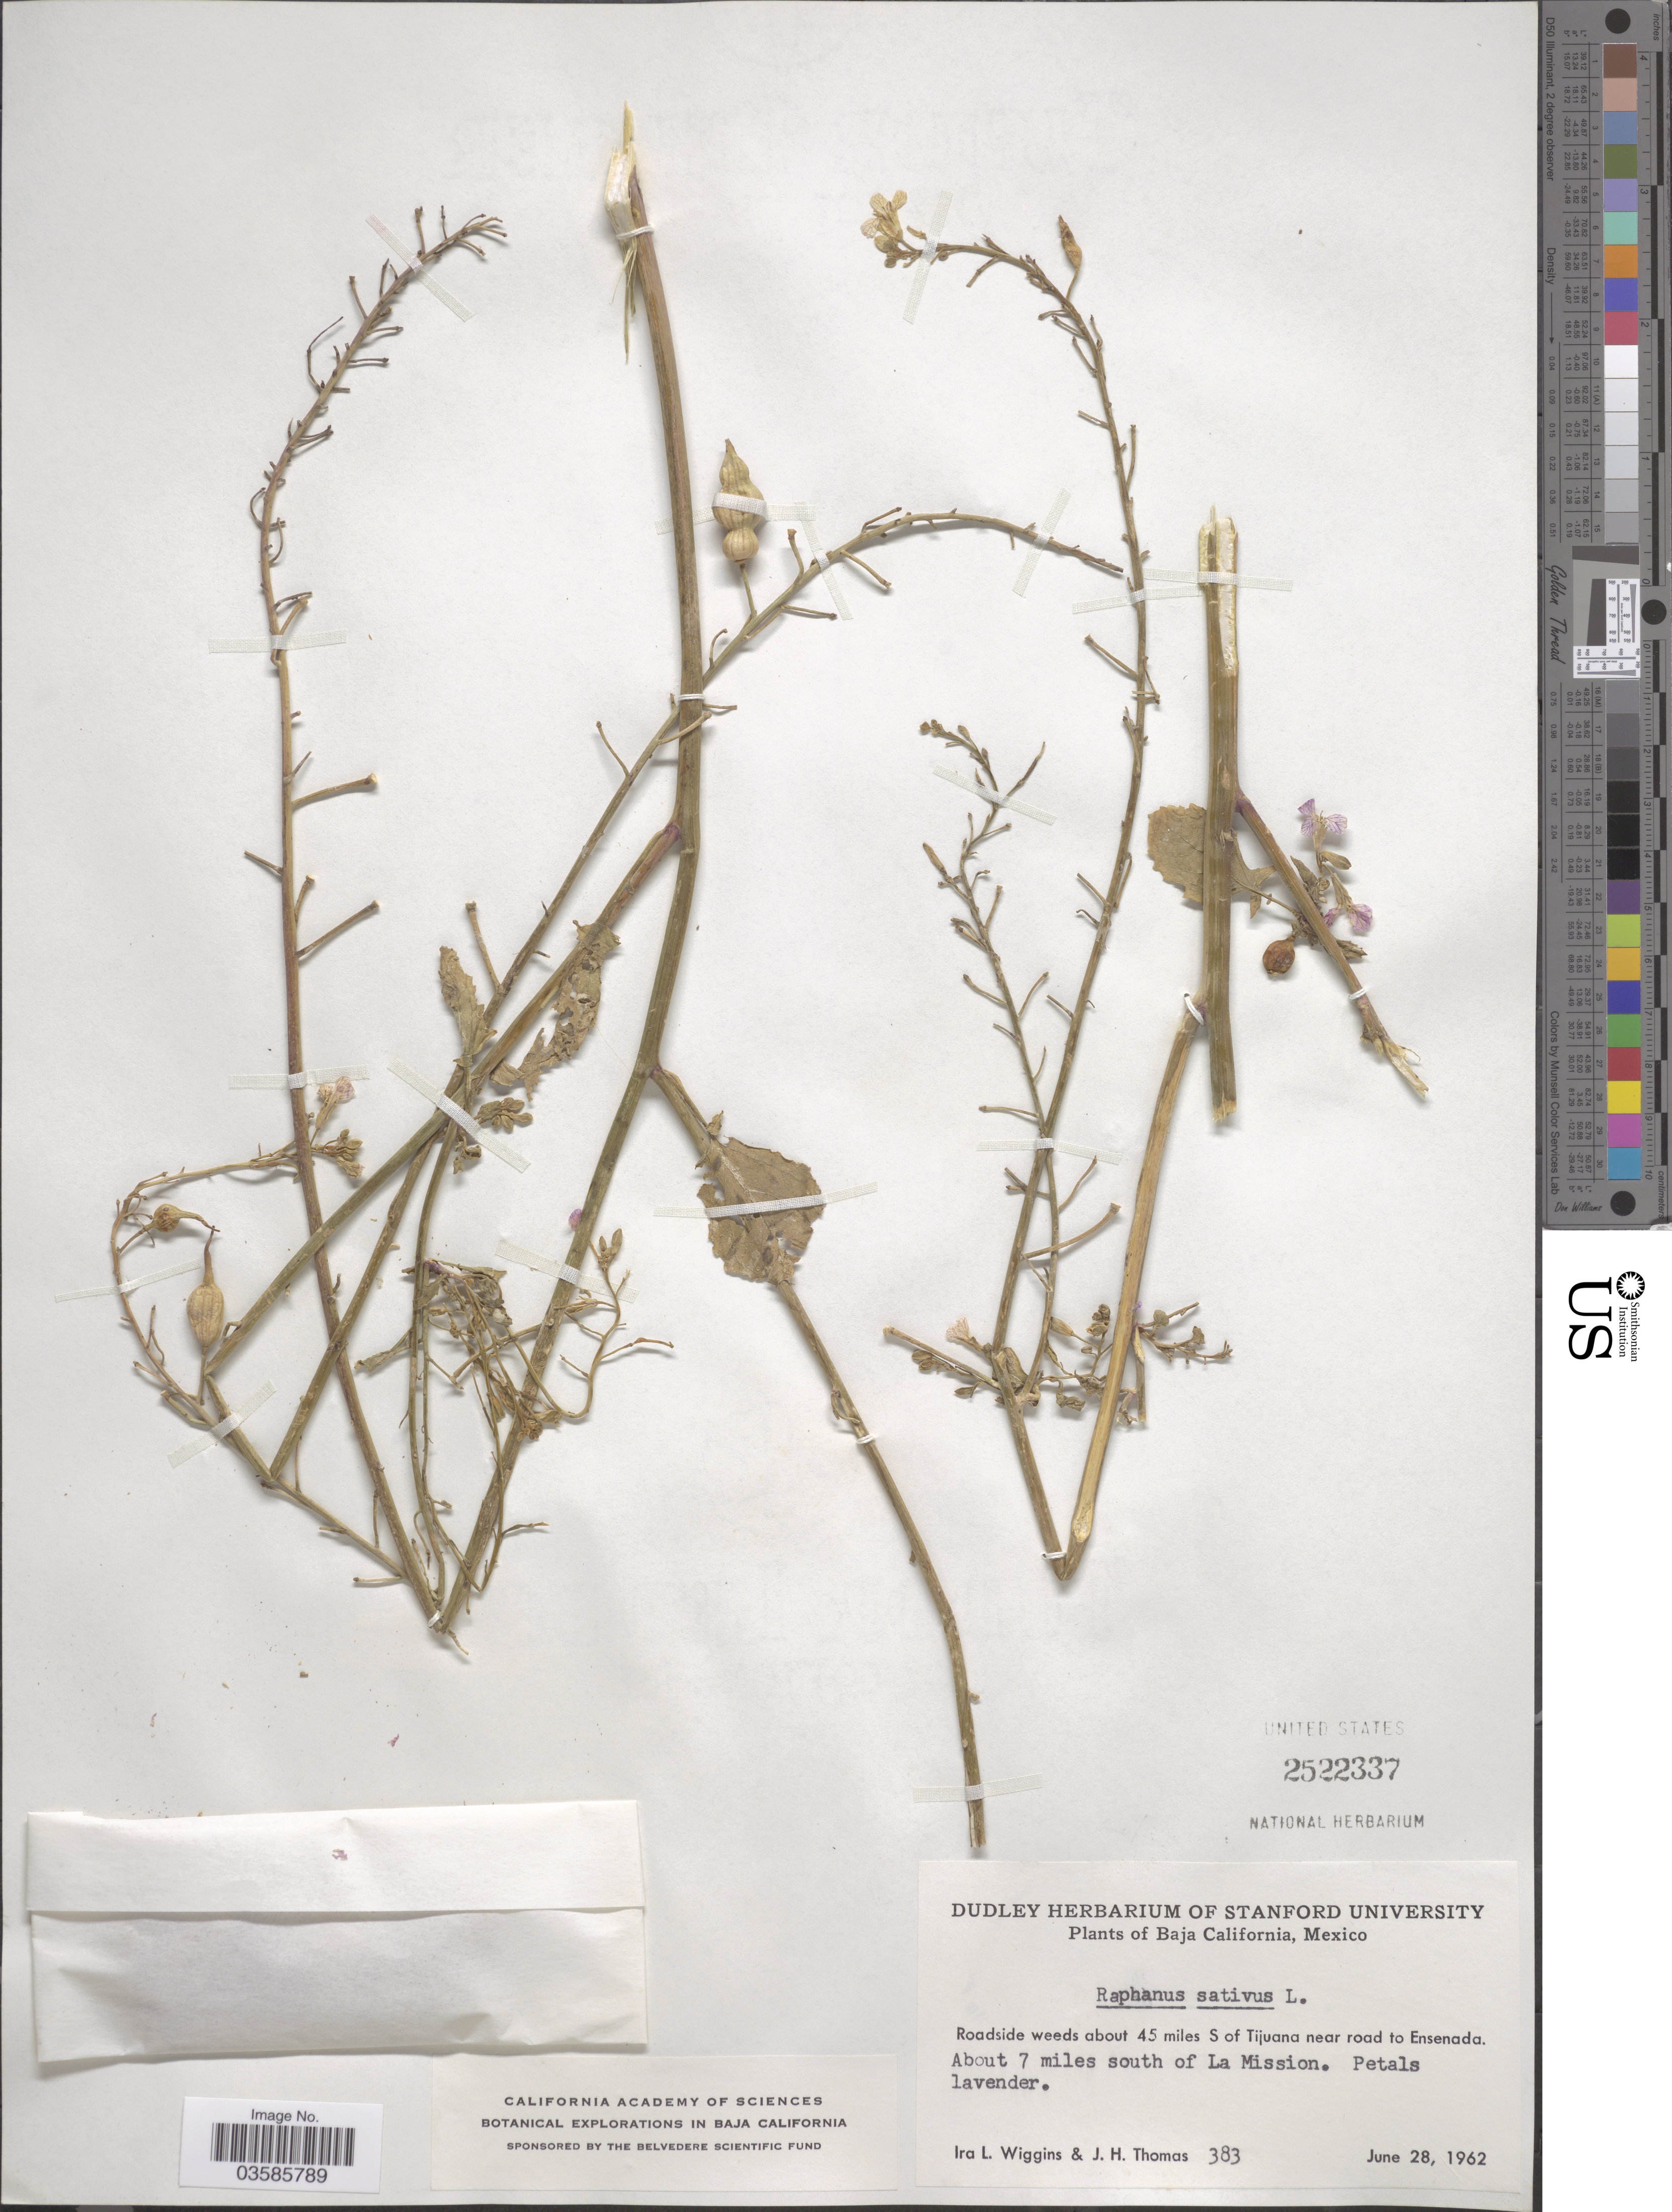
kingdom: Plantae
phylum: Tracheophyta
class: Magnoliopsida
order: Brassicales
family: Brassicaceae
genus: Raphanus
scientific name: Raphanus sativus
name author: L.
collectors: I. L. Wiggins & J. H. Thomas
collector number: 383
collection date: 1962-06-28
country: Mexico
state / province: Baja California Norte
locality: Roadside weeds about 45 miles S of Tijuana near road to Ensenada. About 7 miles south of La Mission.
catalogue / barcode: US 2522337